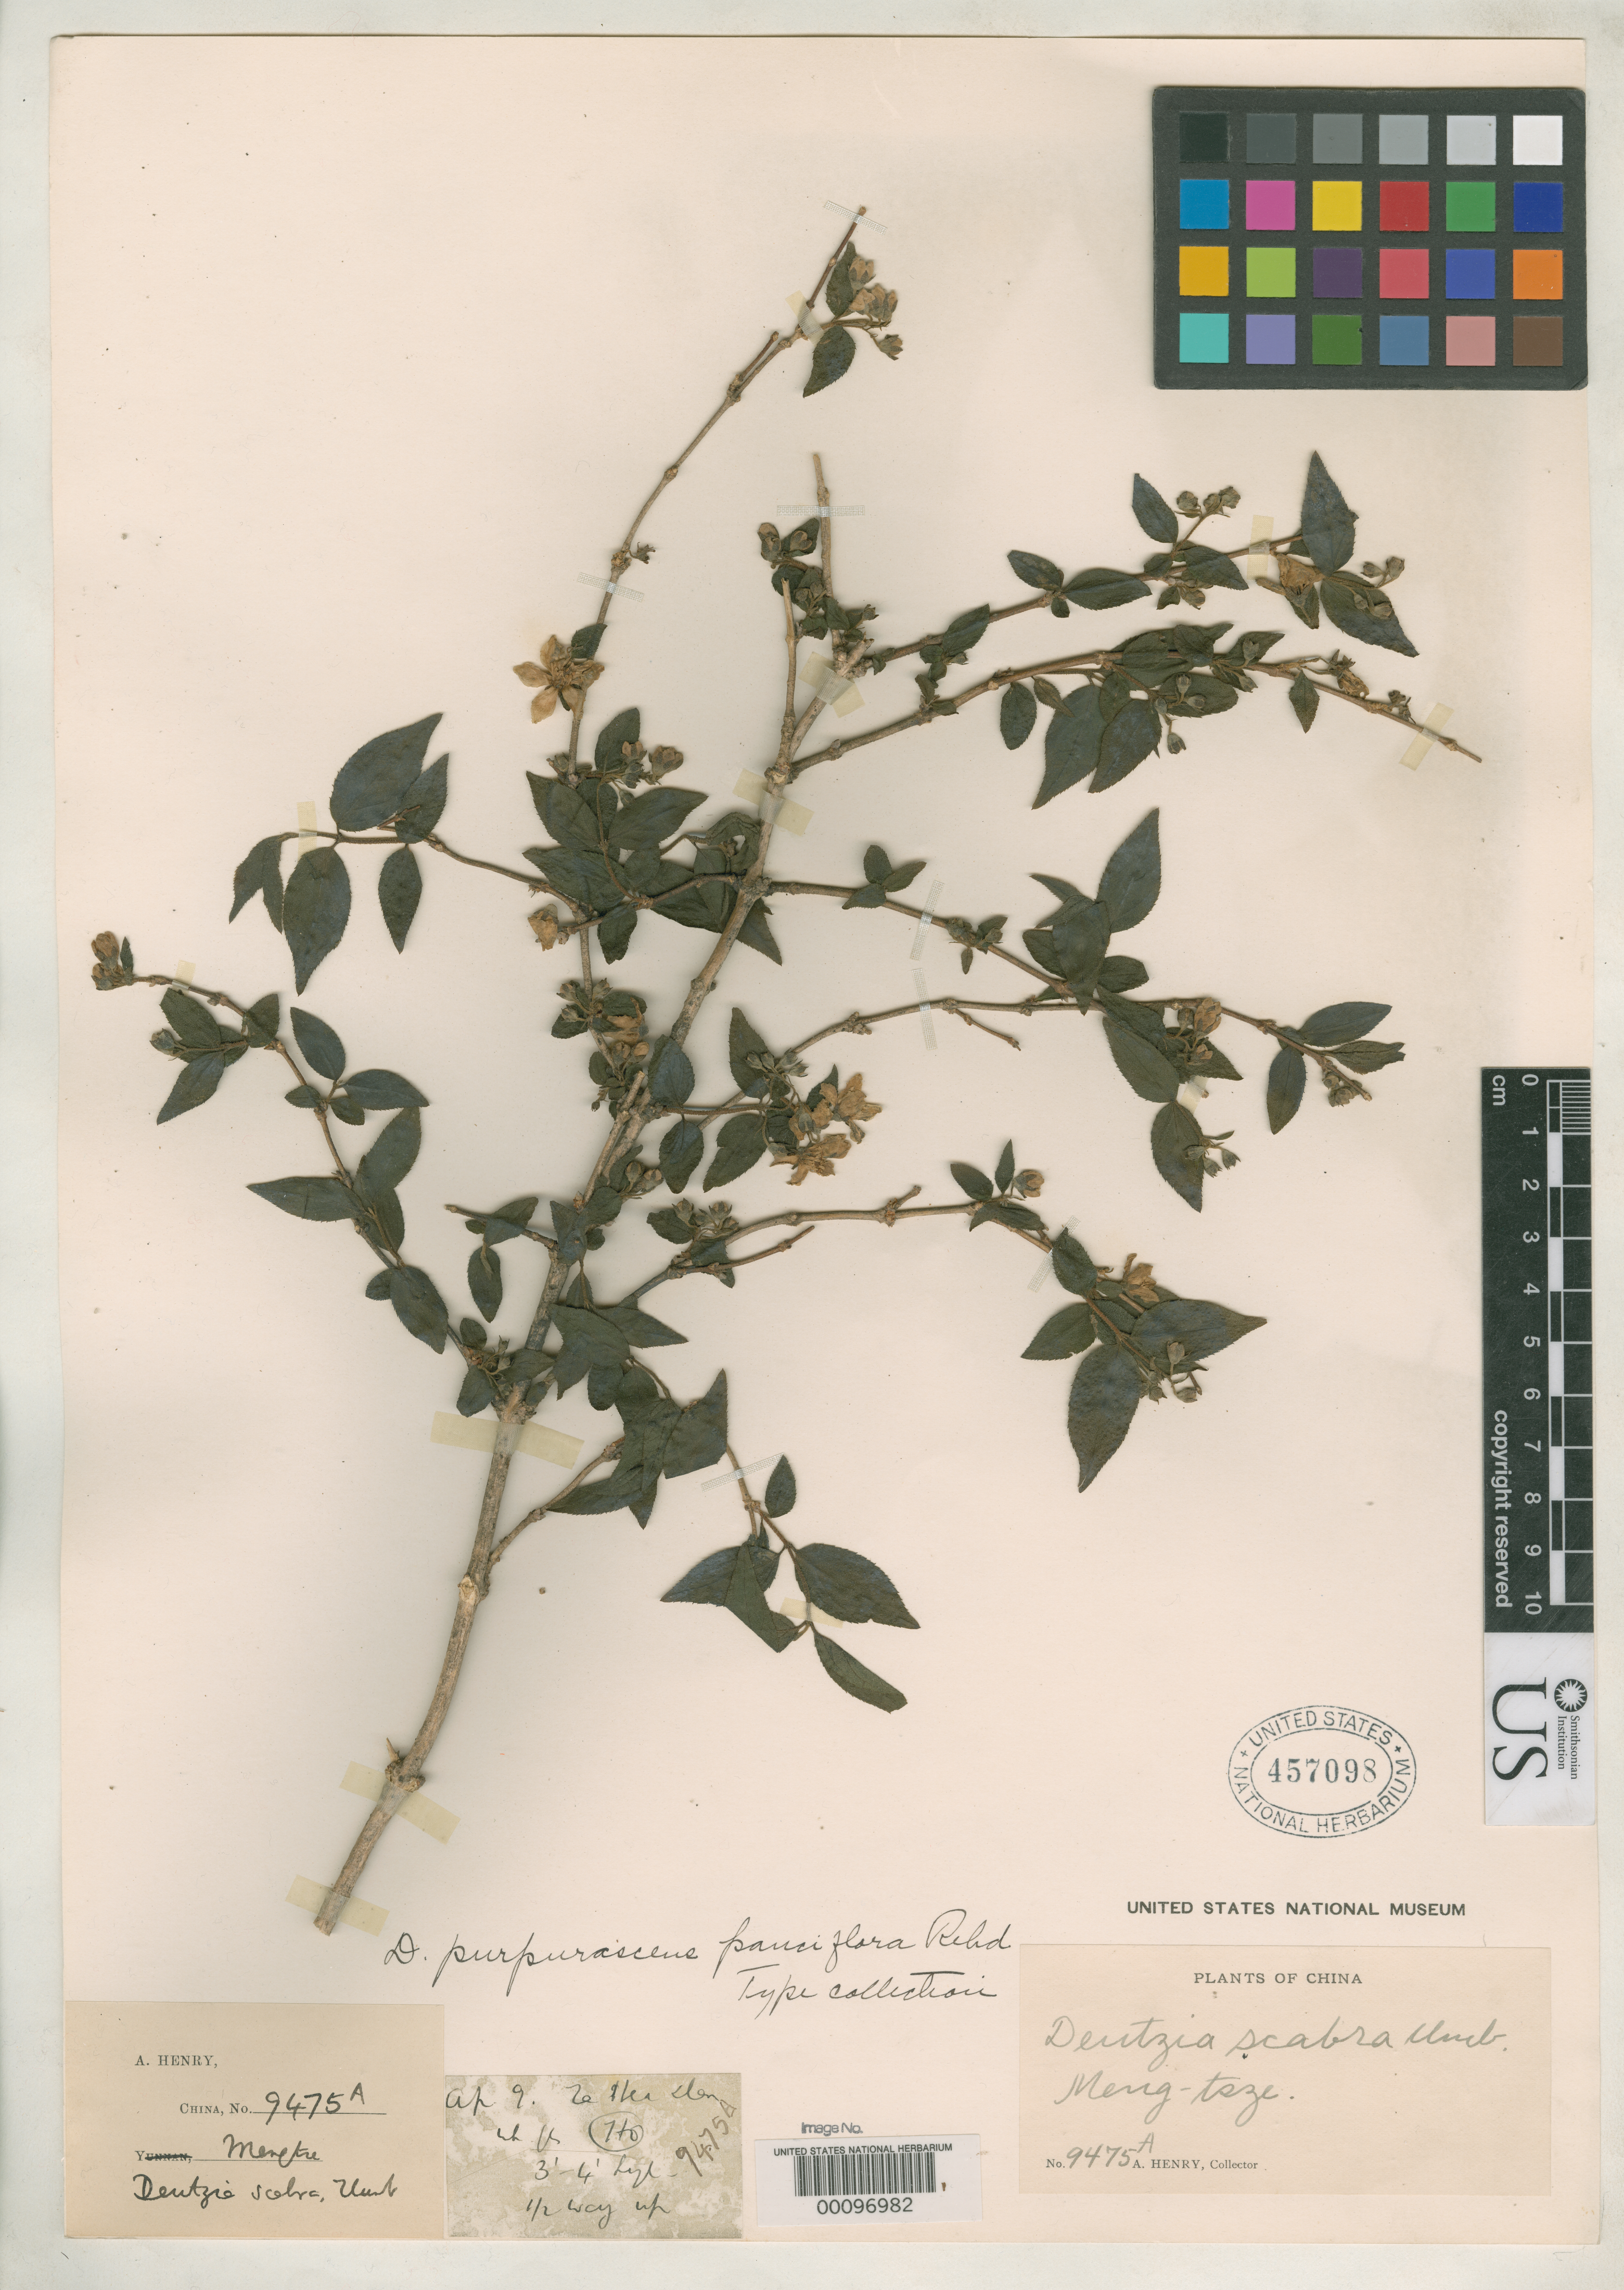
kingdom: Plantae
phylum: Tracheophyta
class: Magnoliopsida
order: Cornales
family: Hydrangeaceae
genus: Deutzia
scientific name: Deutzia purpurascens var. pauciflora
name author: Rehder in Sarg.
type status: Isotype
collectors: A. Henry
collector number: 9475 A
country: China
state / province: Yunnan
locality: Mengtze.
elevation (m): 1800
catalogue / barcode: US 457098